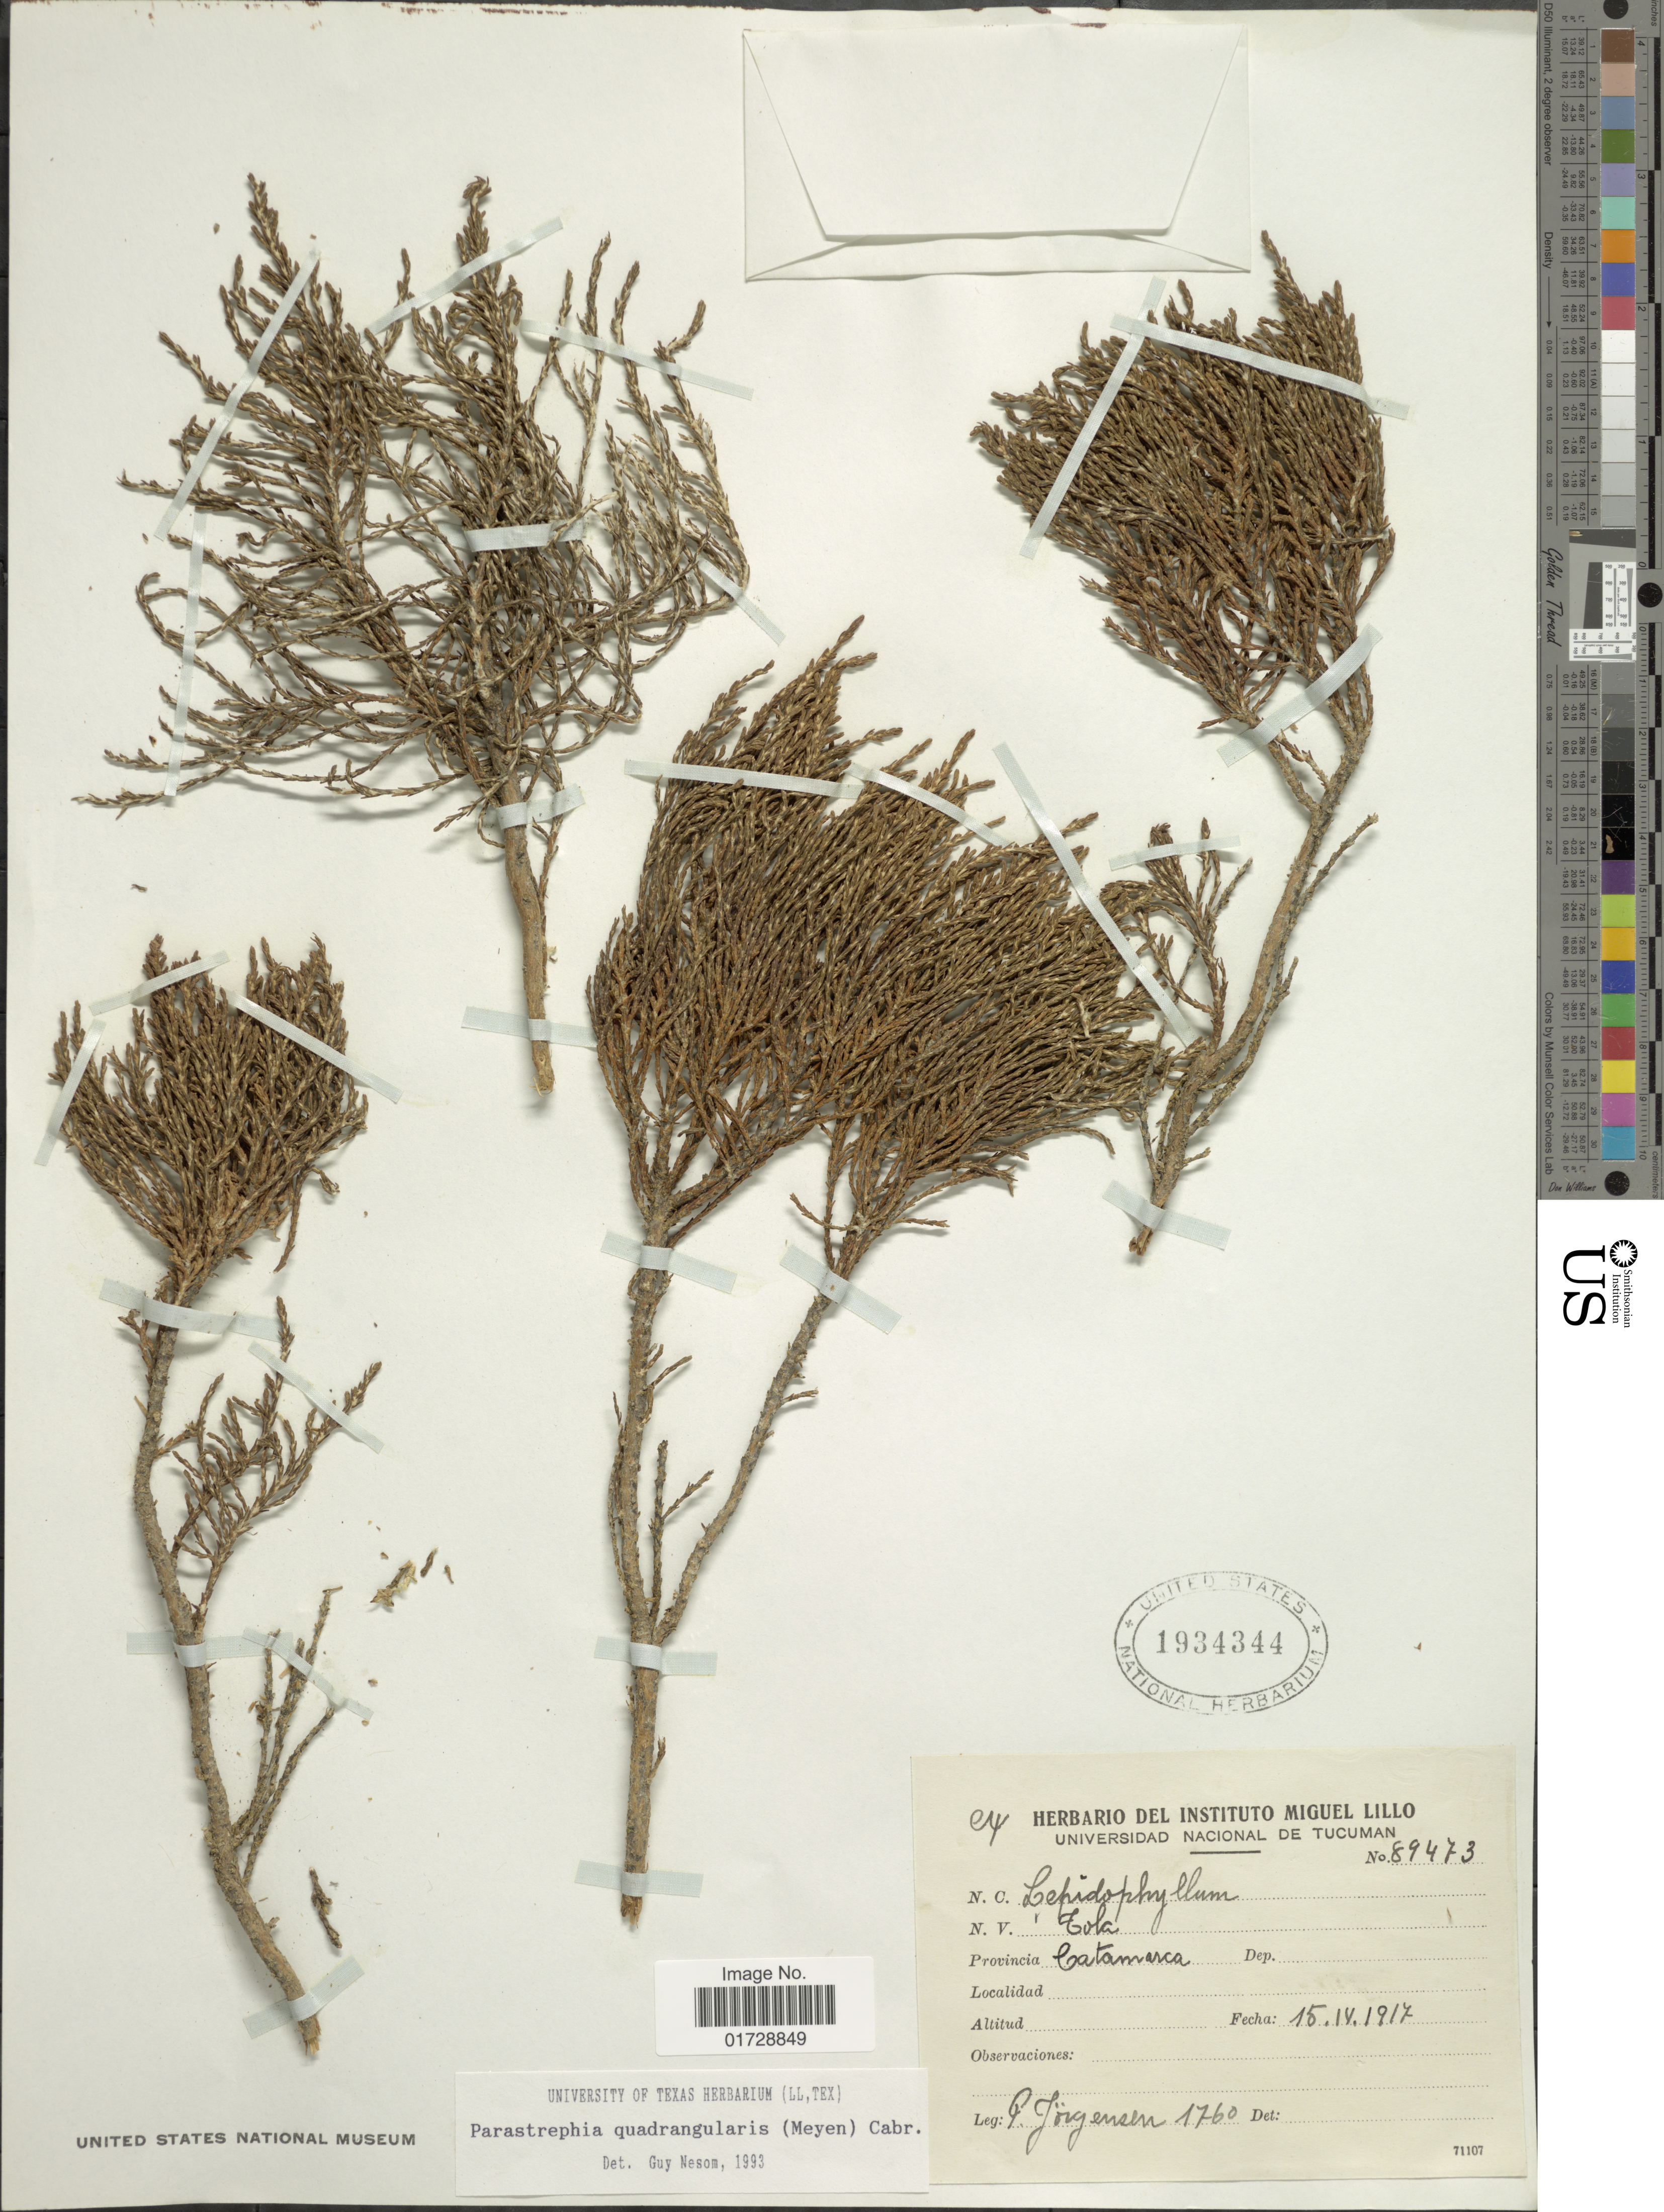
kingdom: Plantae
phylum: Tracheophyta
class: Magnoliopsida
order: Asterales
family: Asteraceae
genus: Parastrephia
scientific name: Parastrephia quadrangularis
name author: (Meyen) Cabrera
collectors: P. Jörgensen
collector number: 1760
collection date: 1917-04-15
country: Argentina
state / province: Catamarca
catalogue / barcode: US 1934344